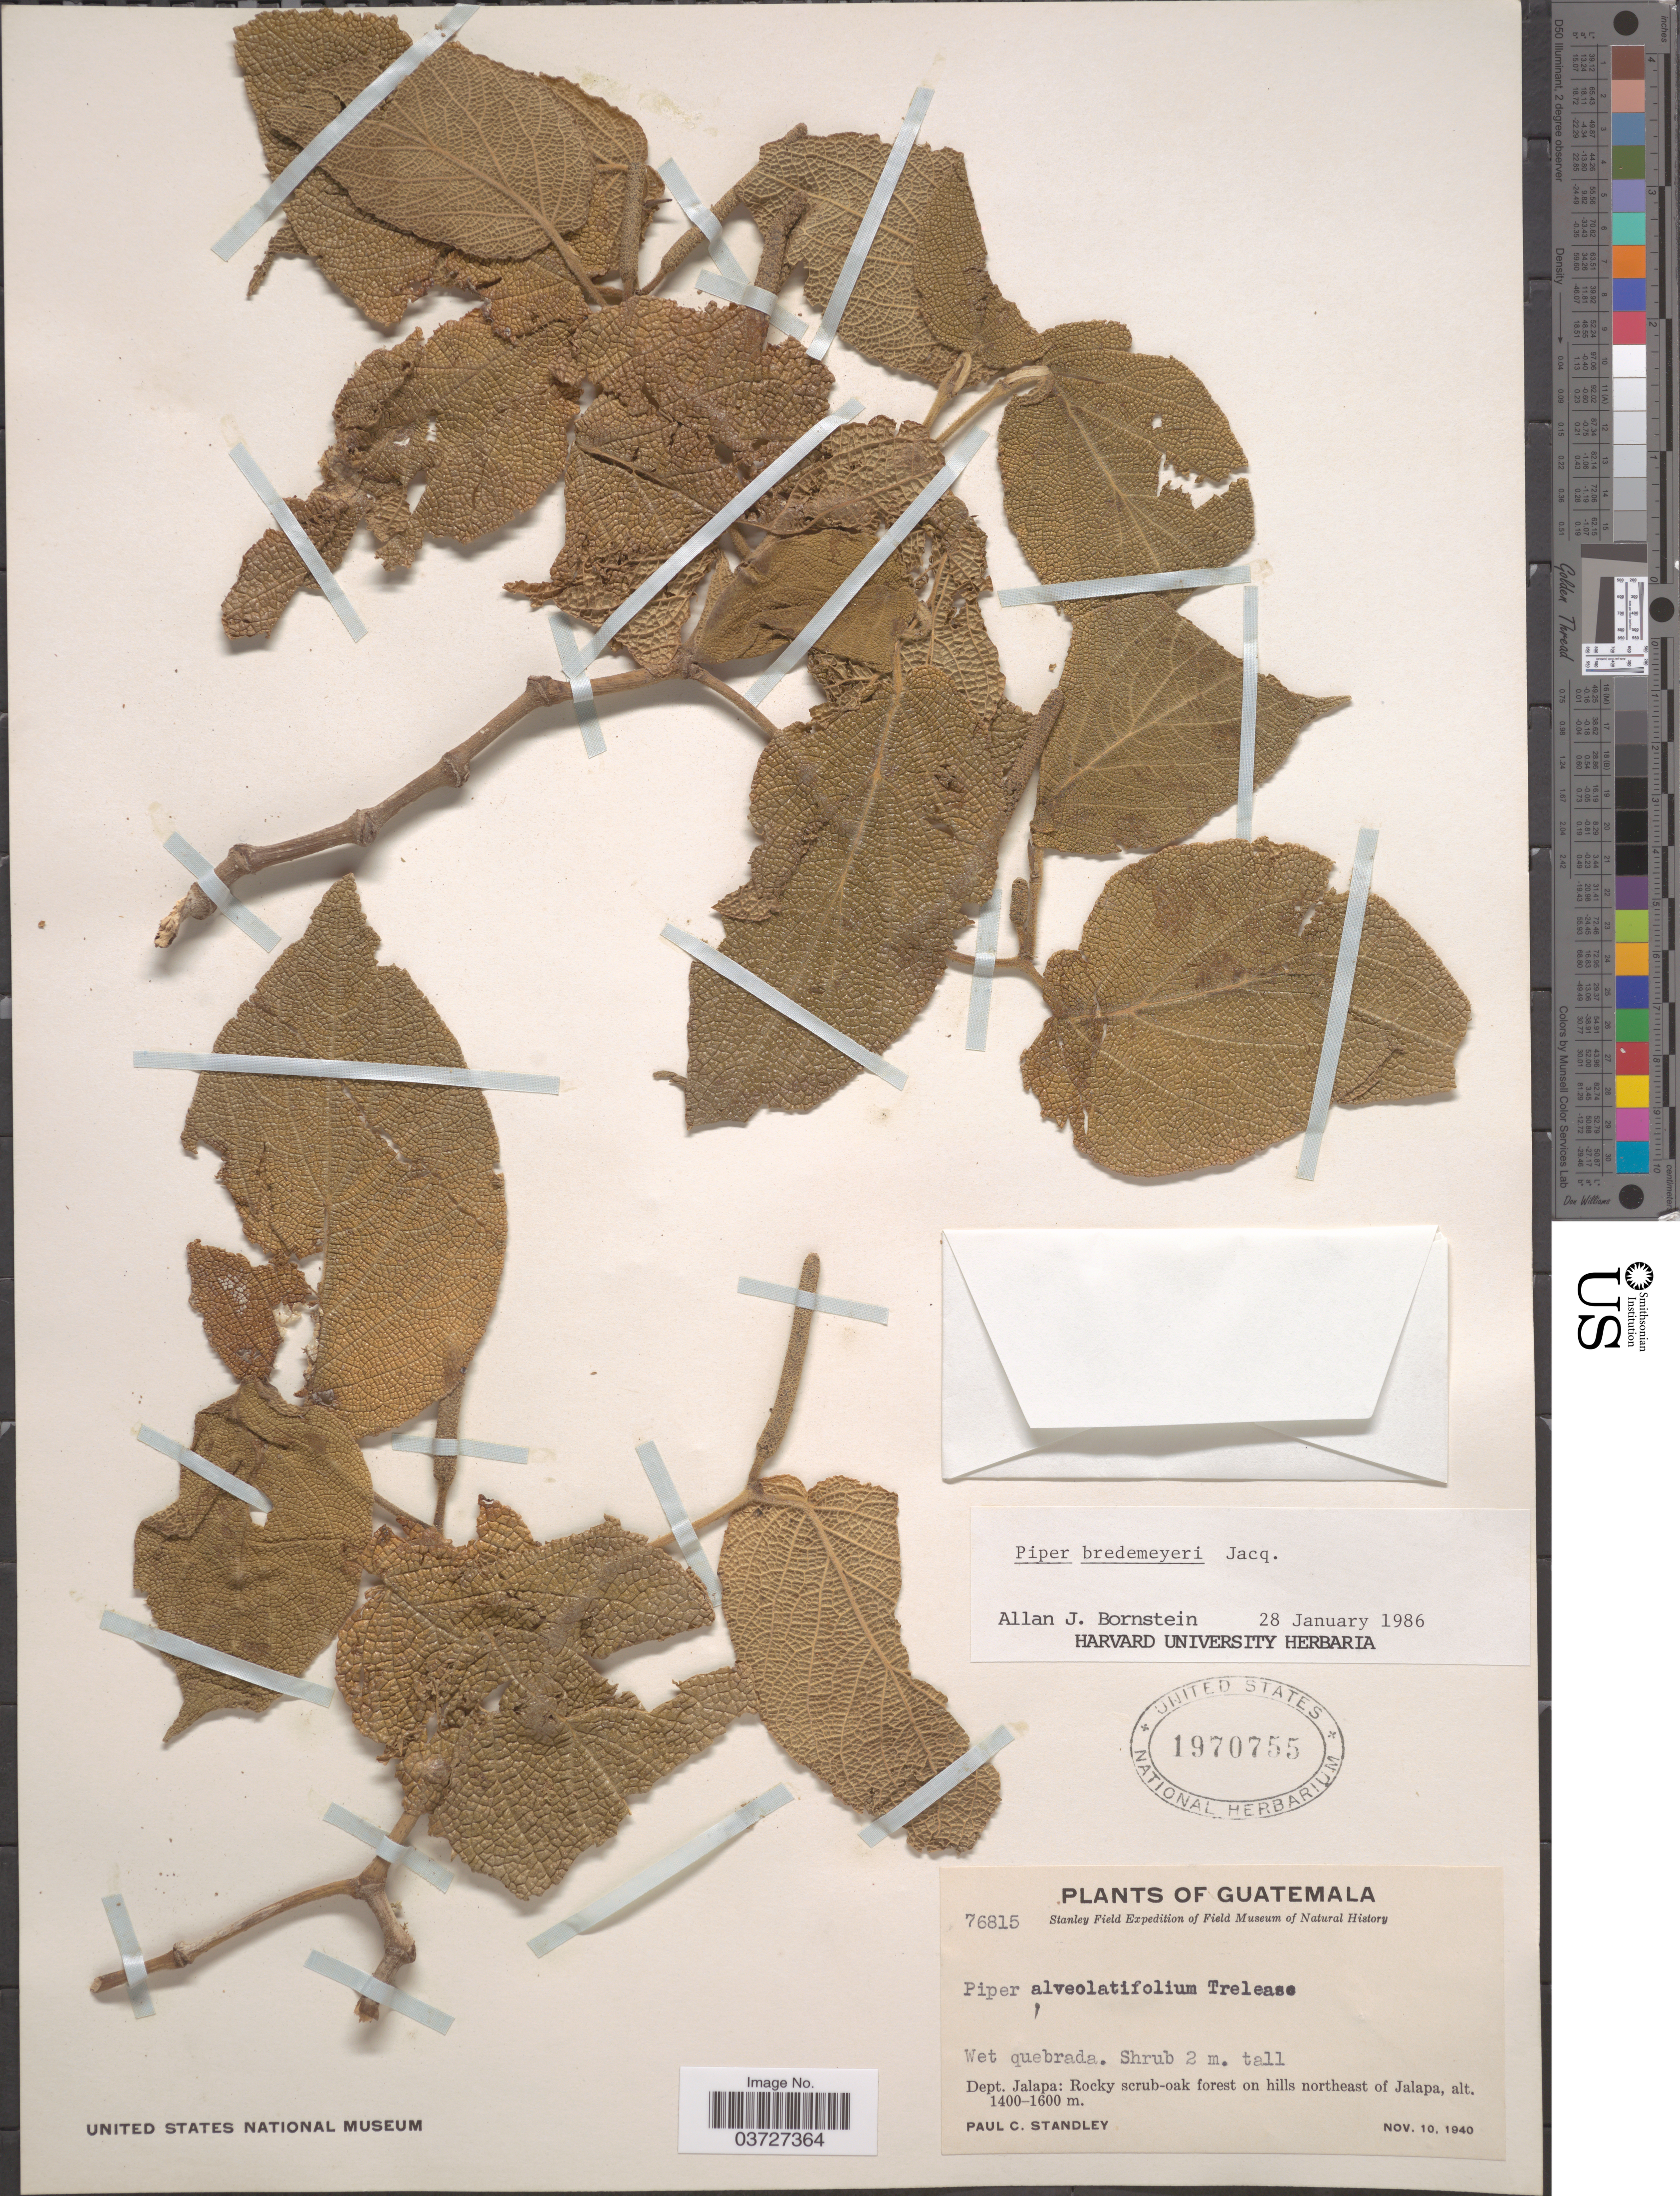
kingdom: Plantae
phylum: Tracheophyta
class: Magnoliopsida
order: Piperales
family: Piperaceae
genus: Piper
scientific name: Piper bredemeyeri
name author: J. Jacq.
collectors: P. C. Standley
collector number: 76815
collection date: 1940-11-10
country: Guatemala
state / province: Jalapa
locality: Dept. Jalapa: Rocky scrub-oak forest on hills northeast of Jalapa.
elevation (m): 1400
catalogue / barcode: US 1970755